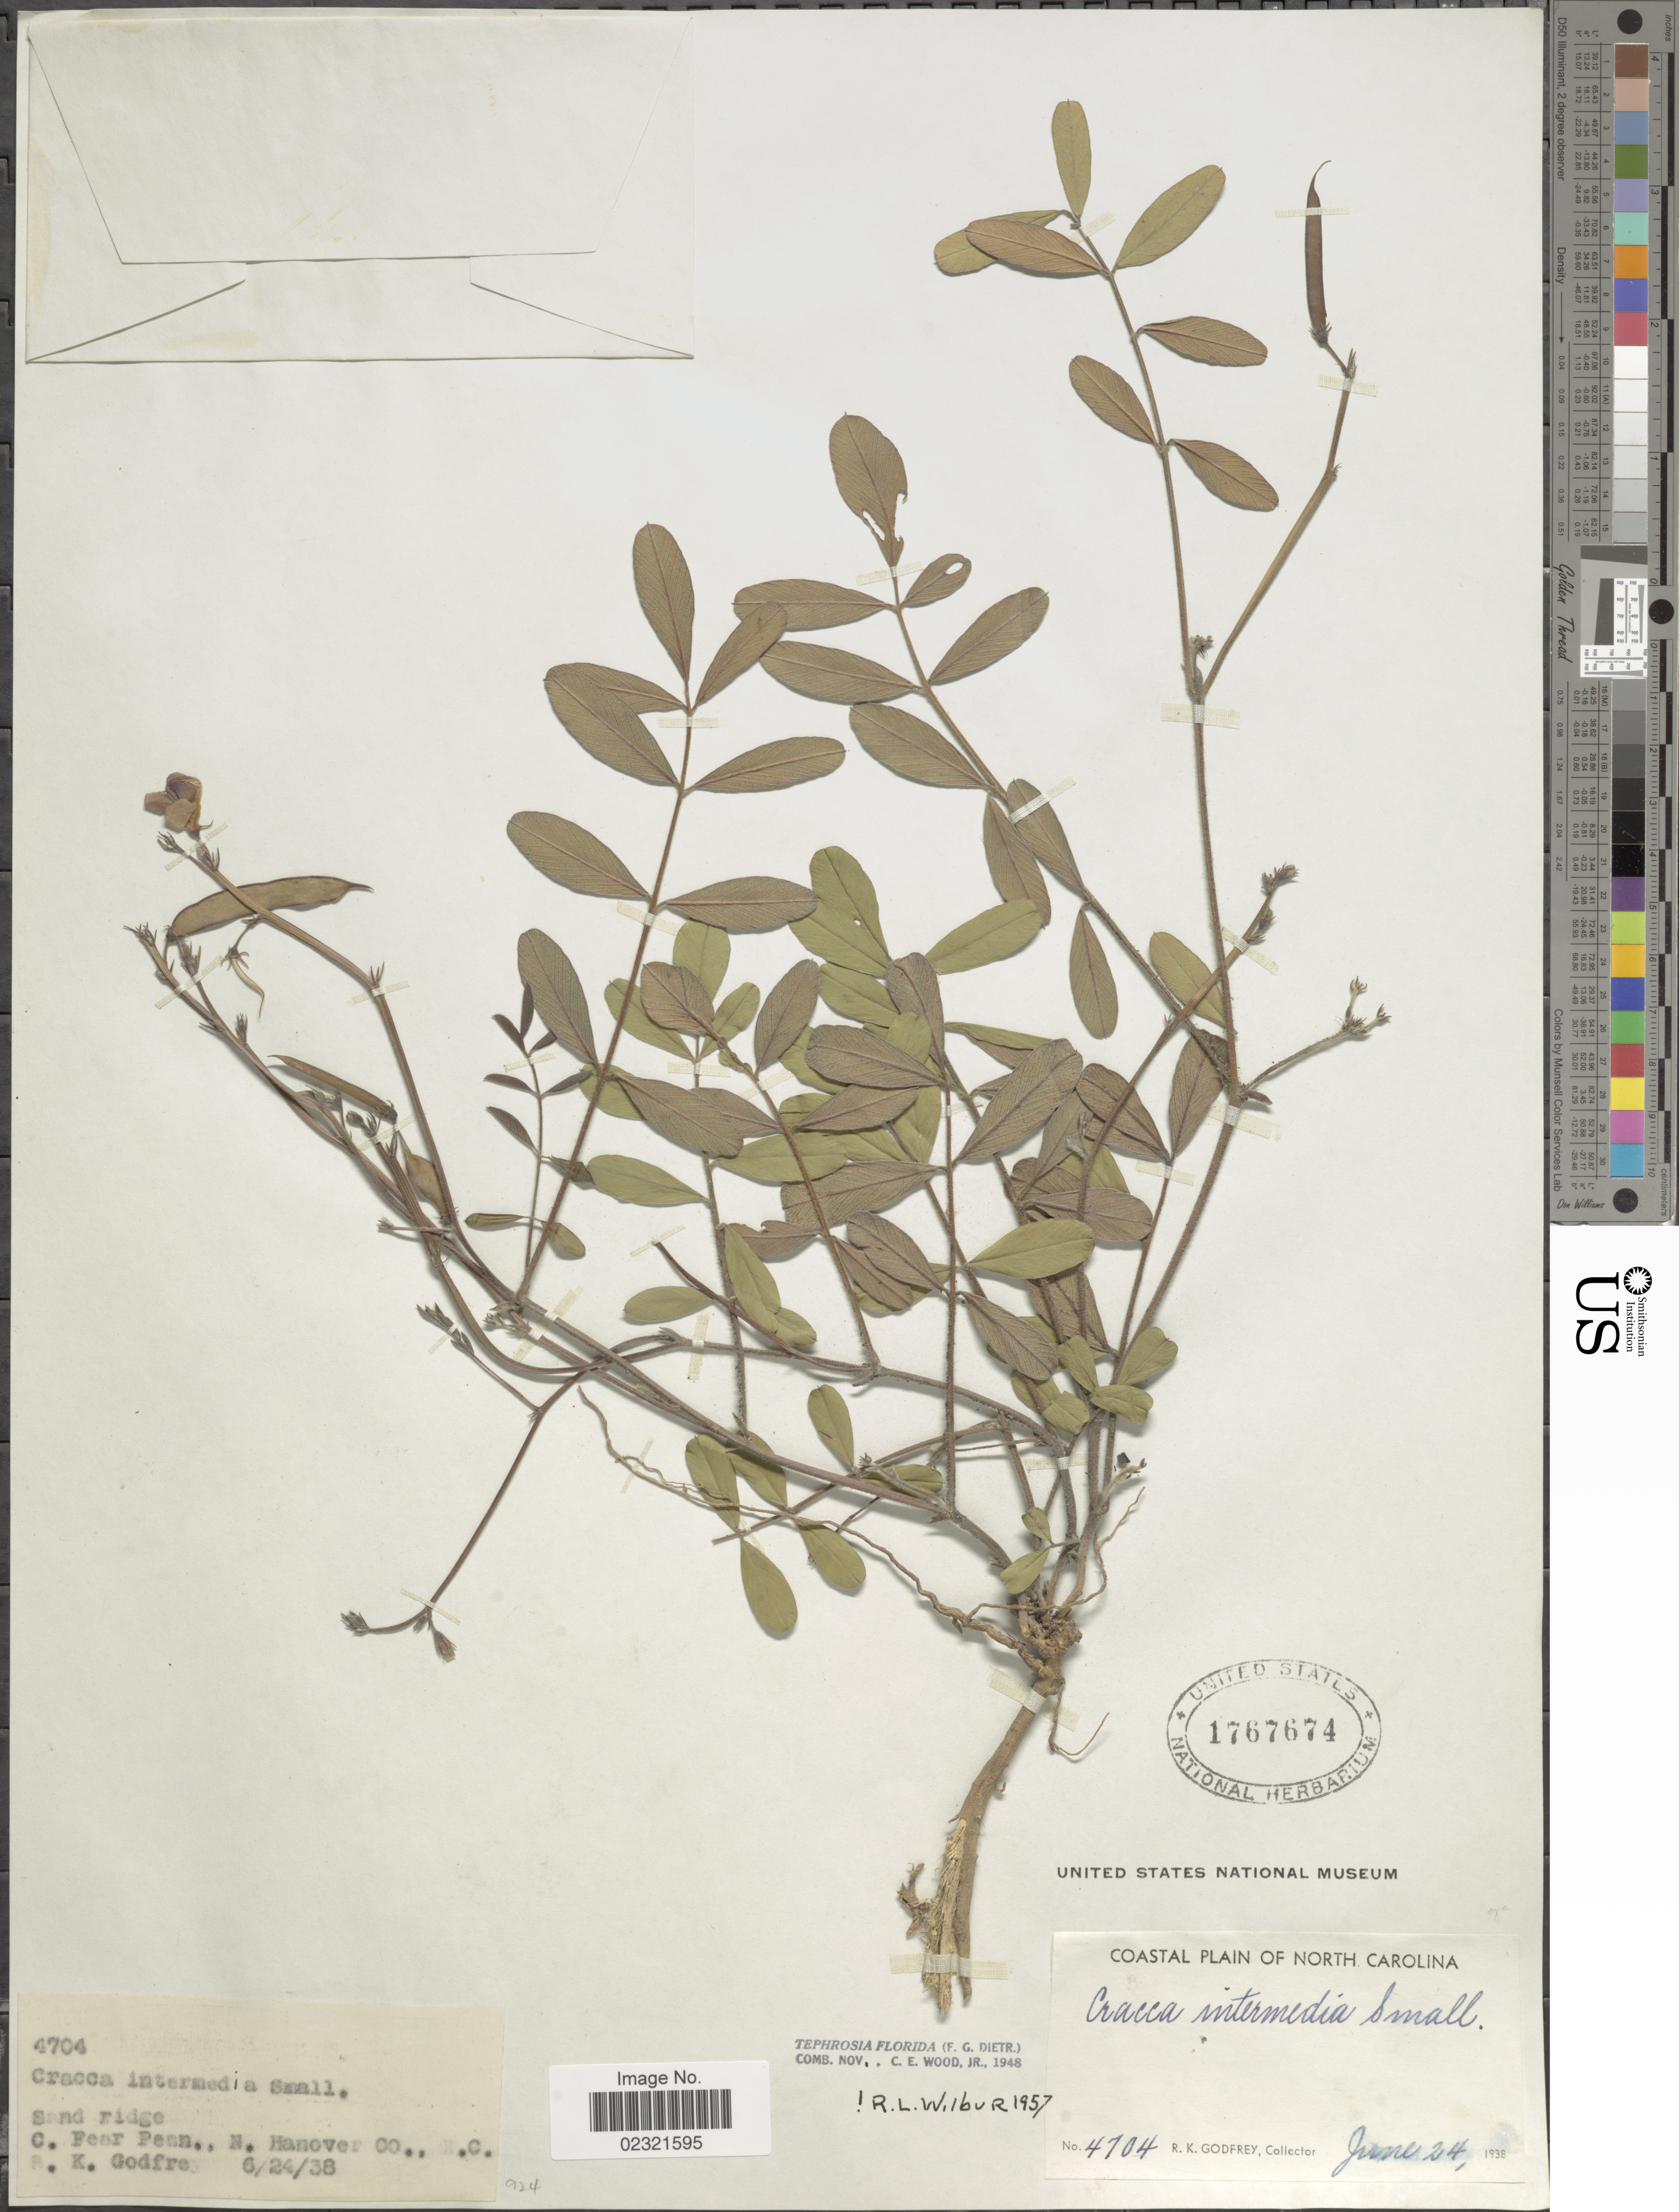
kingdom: Plantae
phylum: Tracheophyta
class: Magnoliopsida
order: Fabales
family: Fabaceae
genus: Tephrosia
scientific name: Tephrosia florida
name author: (Dietr.) C.E. Wood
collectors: R. K. Godfrey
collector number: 4704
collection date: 1938-06-24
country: United States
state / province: North Carolina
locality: Coastal plain of North Carolina. C. Fear Penn., N. Hanover Co.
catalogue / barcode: US 1767674